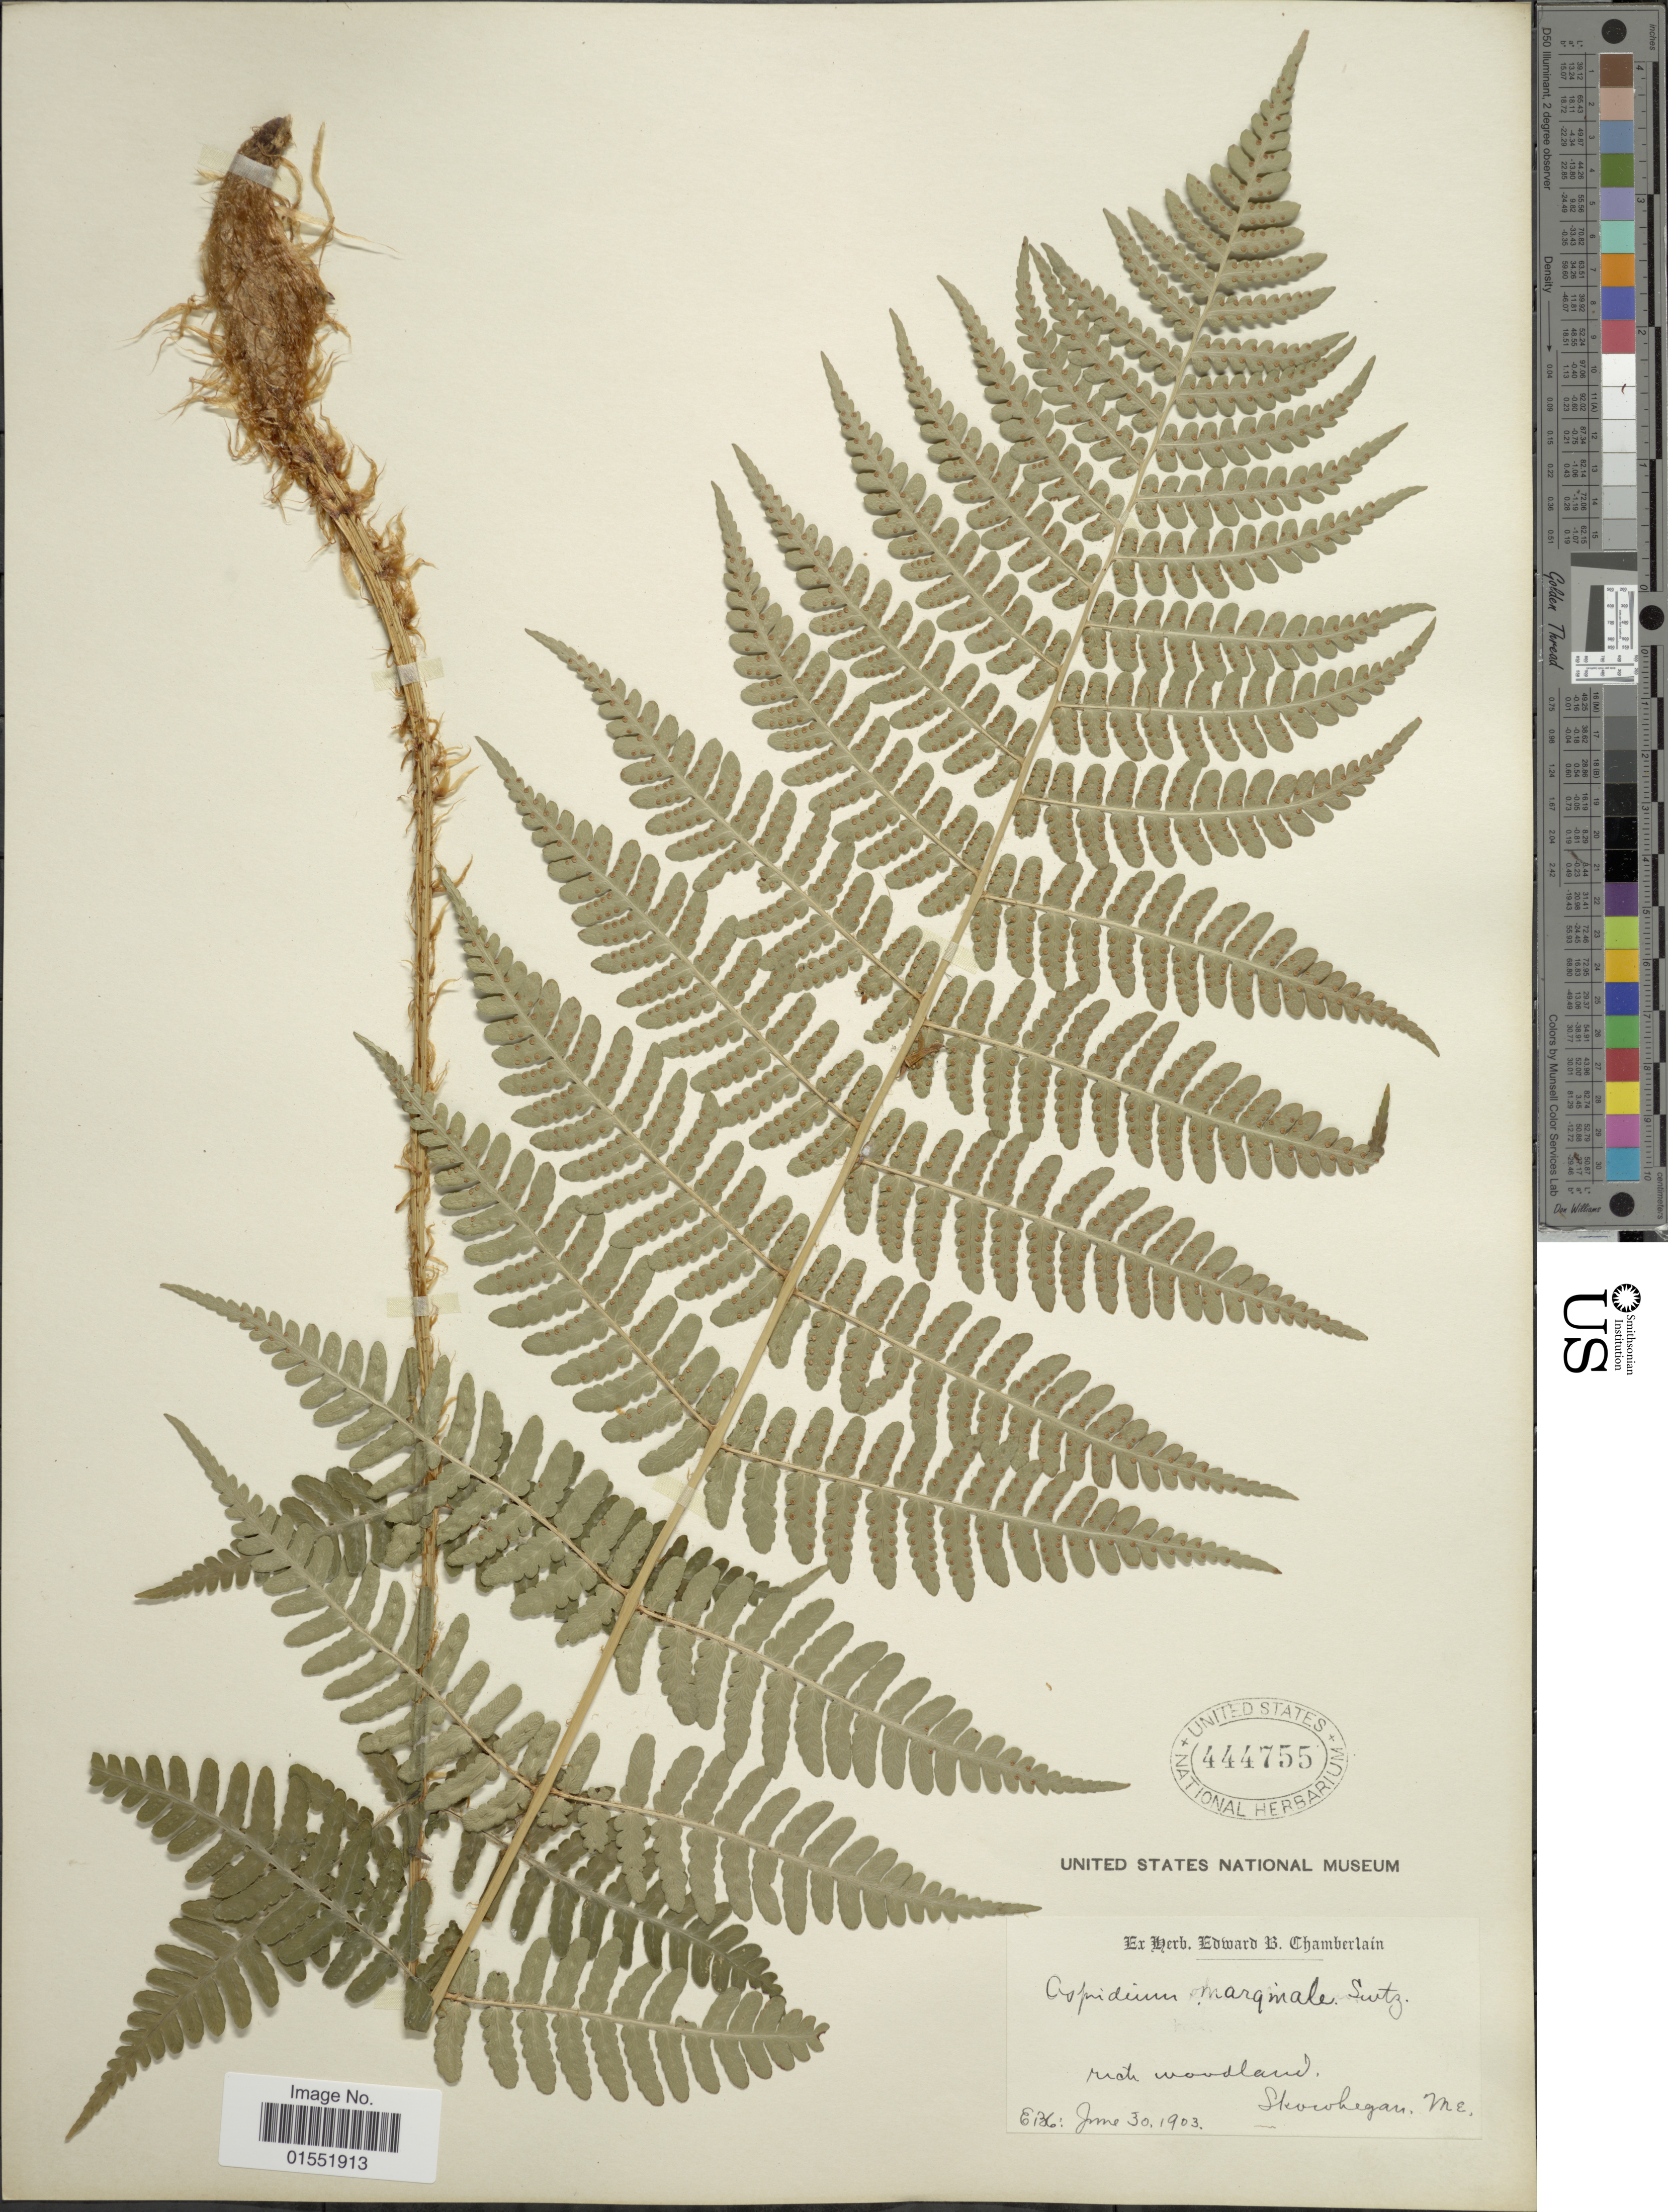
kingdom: Plantae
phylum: Tracheophyta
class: Polypodiopsida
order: Polypodiales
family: Dryopteridaceae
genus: Dryopteris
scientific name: Dryopteris marginalis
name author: (L.) A. Gray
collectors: E. Chamberlain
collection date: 1903-06-30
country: United States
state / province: Maine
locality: Skorohegan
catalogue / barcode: US 444755